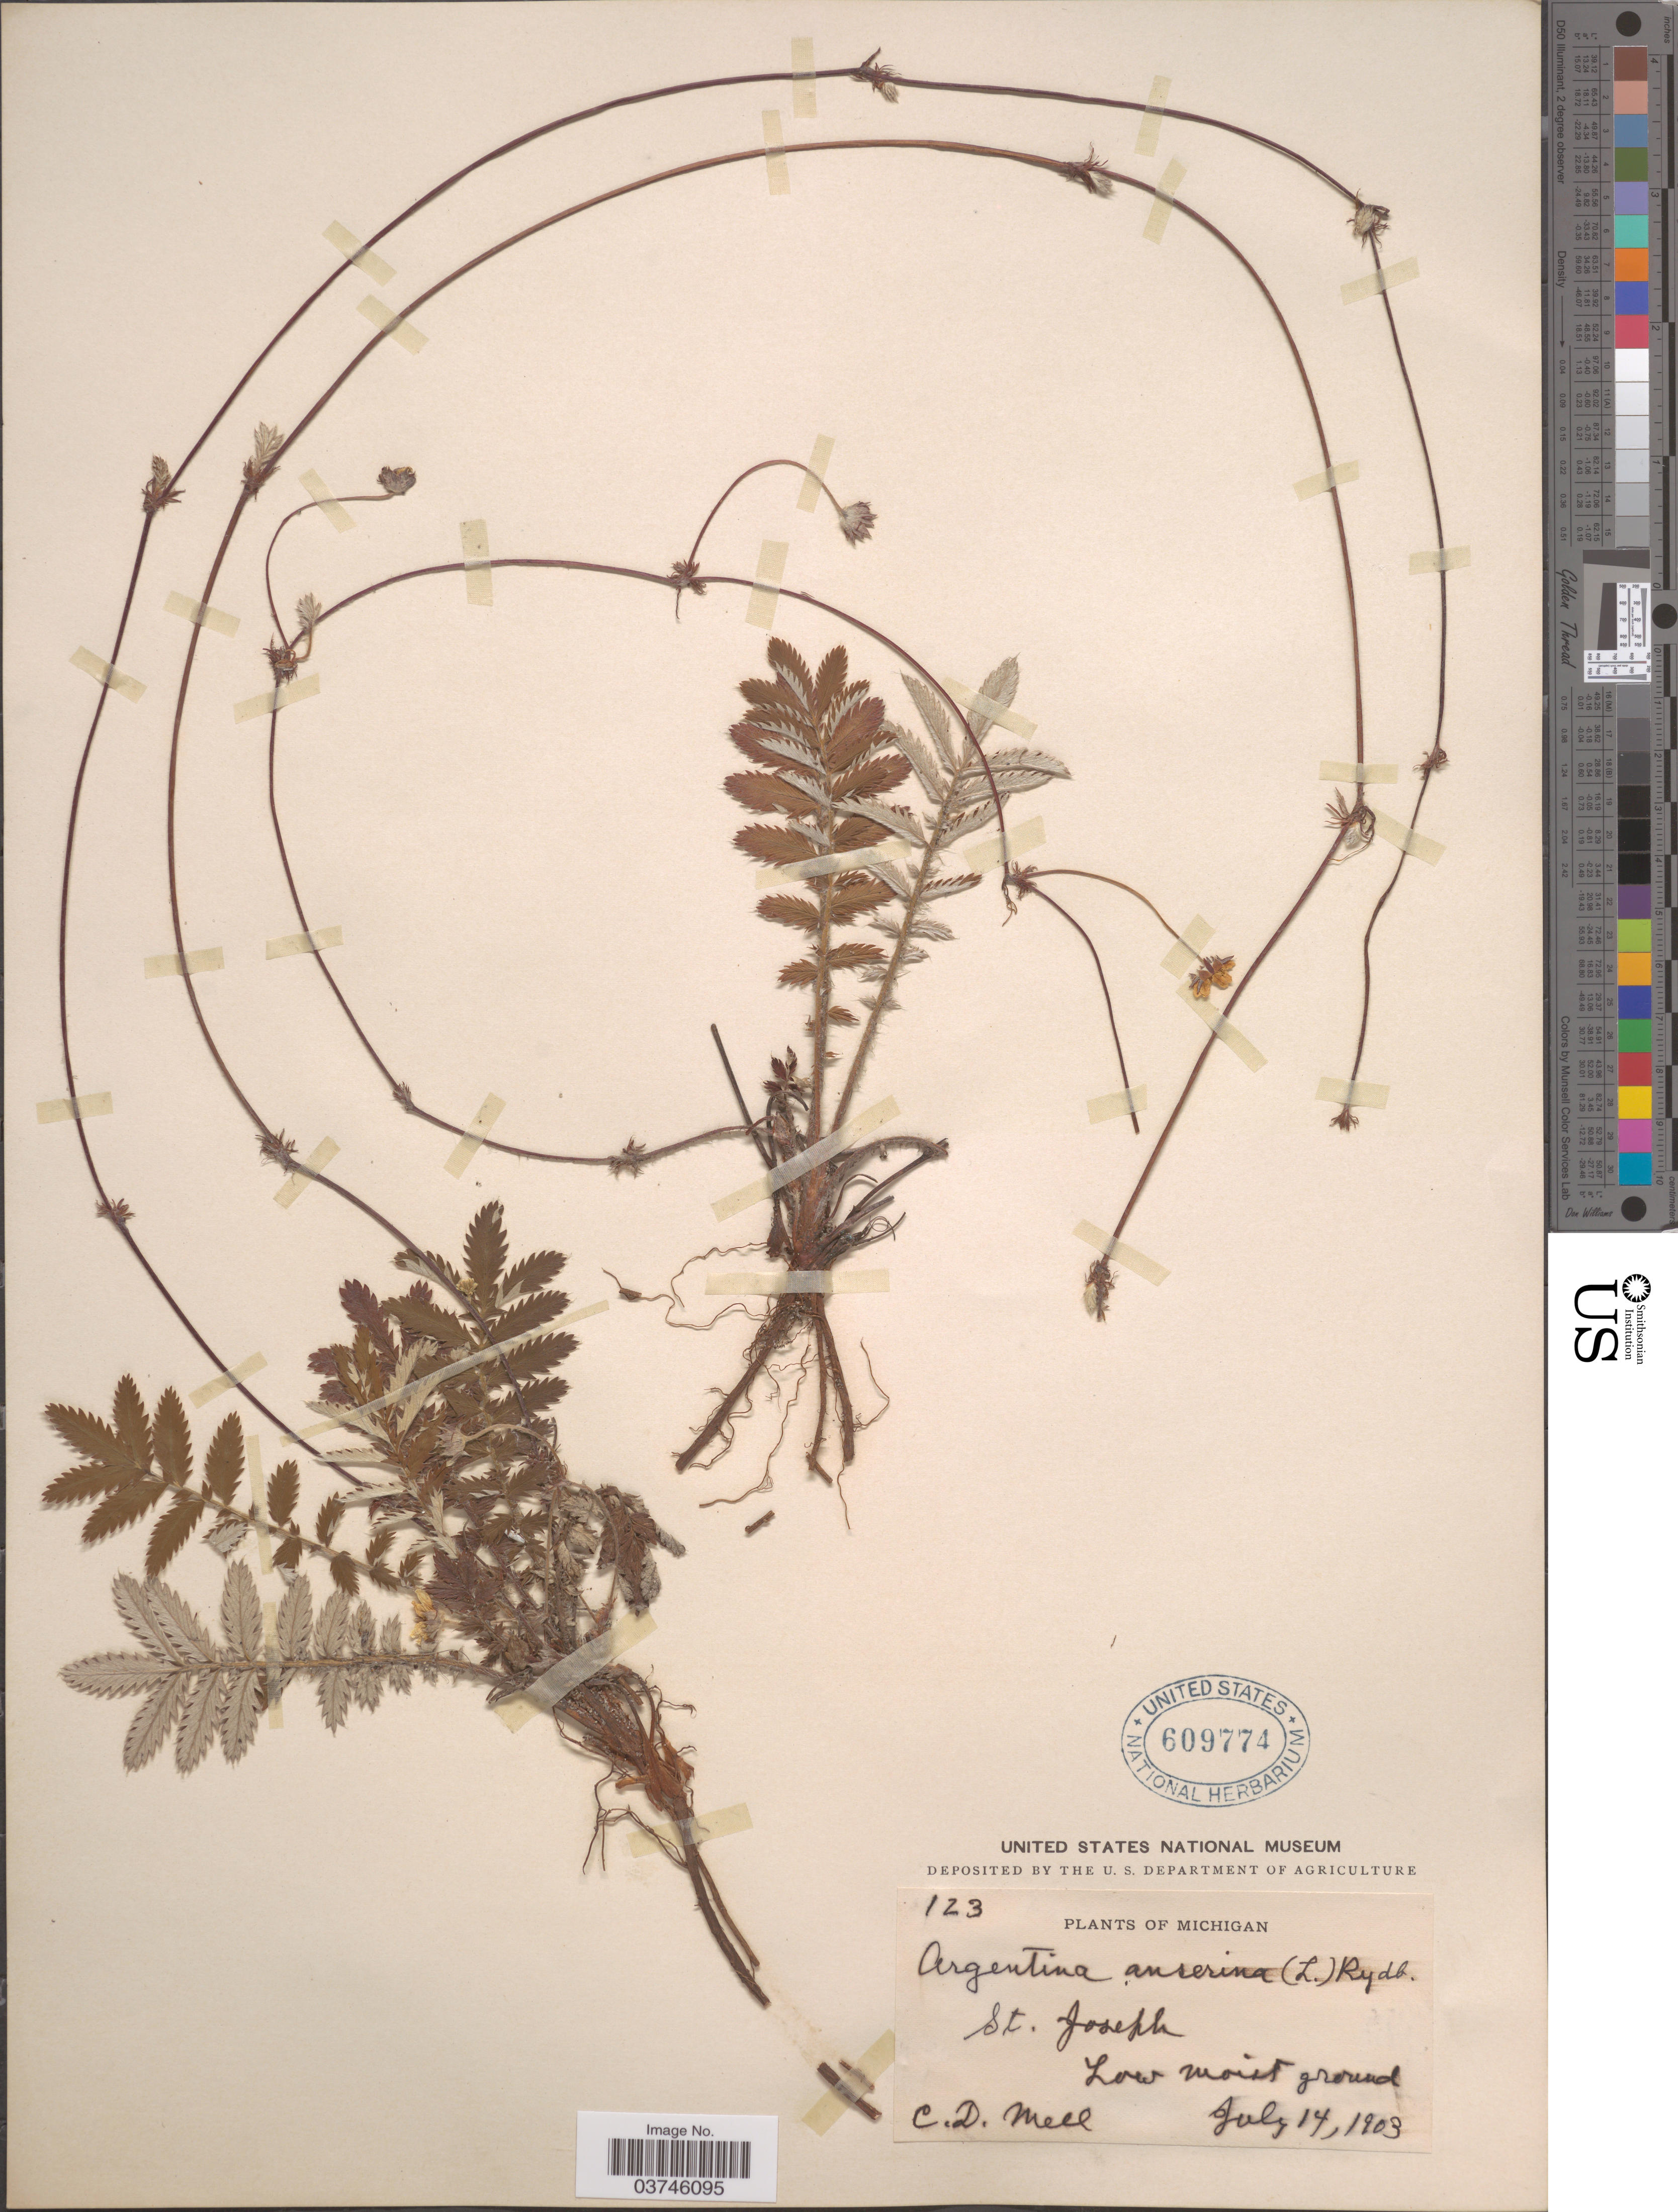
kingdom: Plantae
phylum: Tracheophyta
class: Magnoliopsida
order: Rosales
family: Rosaceae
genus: Argentina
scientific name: Argentina anserina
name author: (L.) Rydb.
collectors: C. D. Mell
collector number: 123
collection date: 1903-07-14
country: United States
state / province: Michigan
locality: St. Joseph.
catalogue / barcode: US 609774